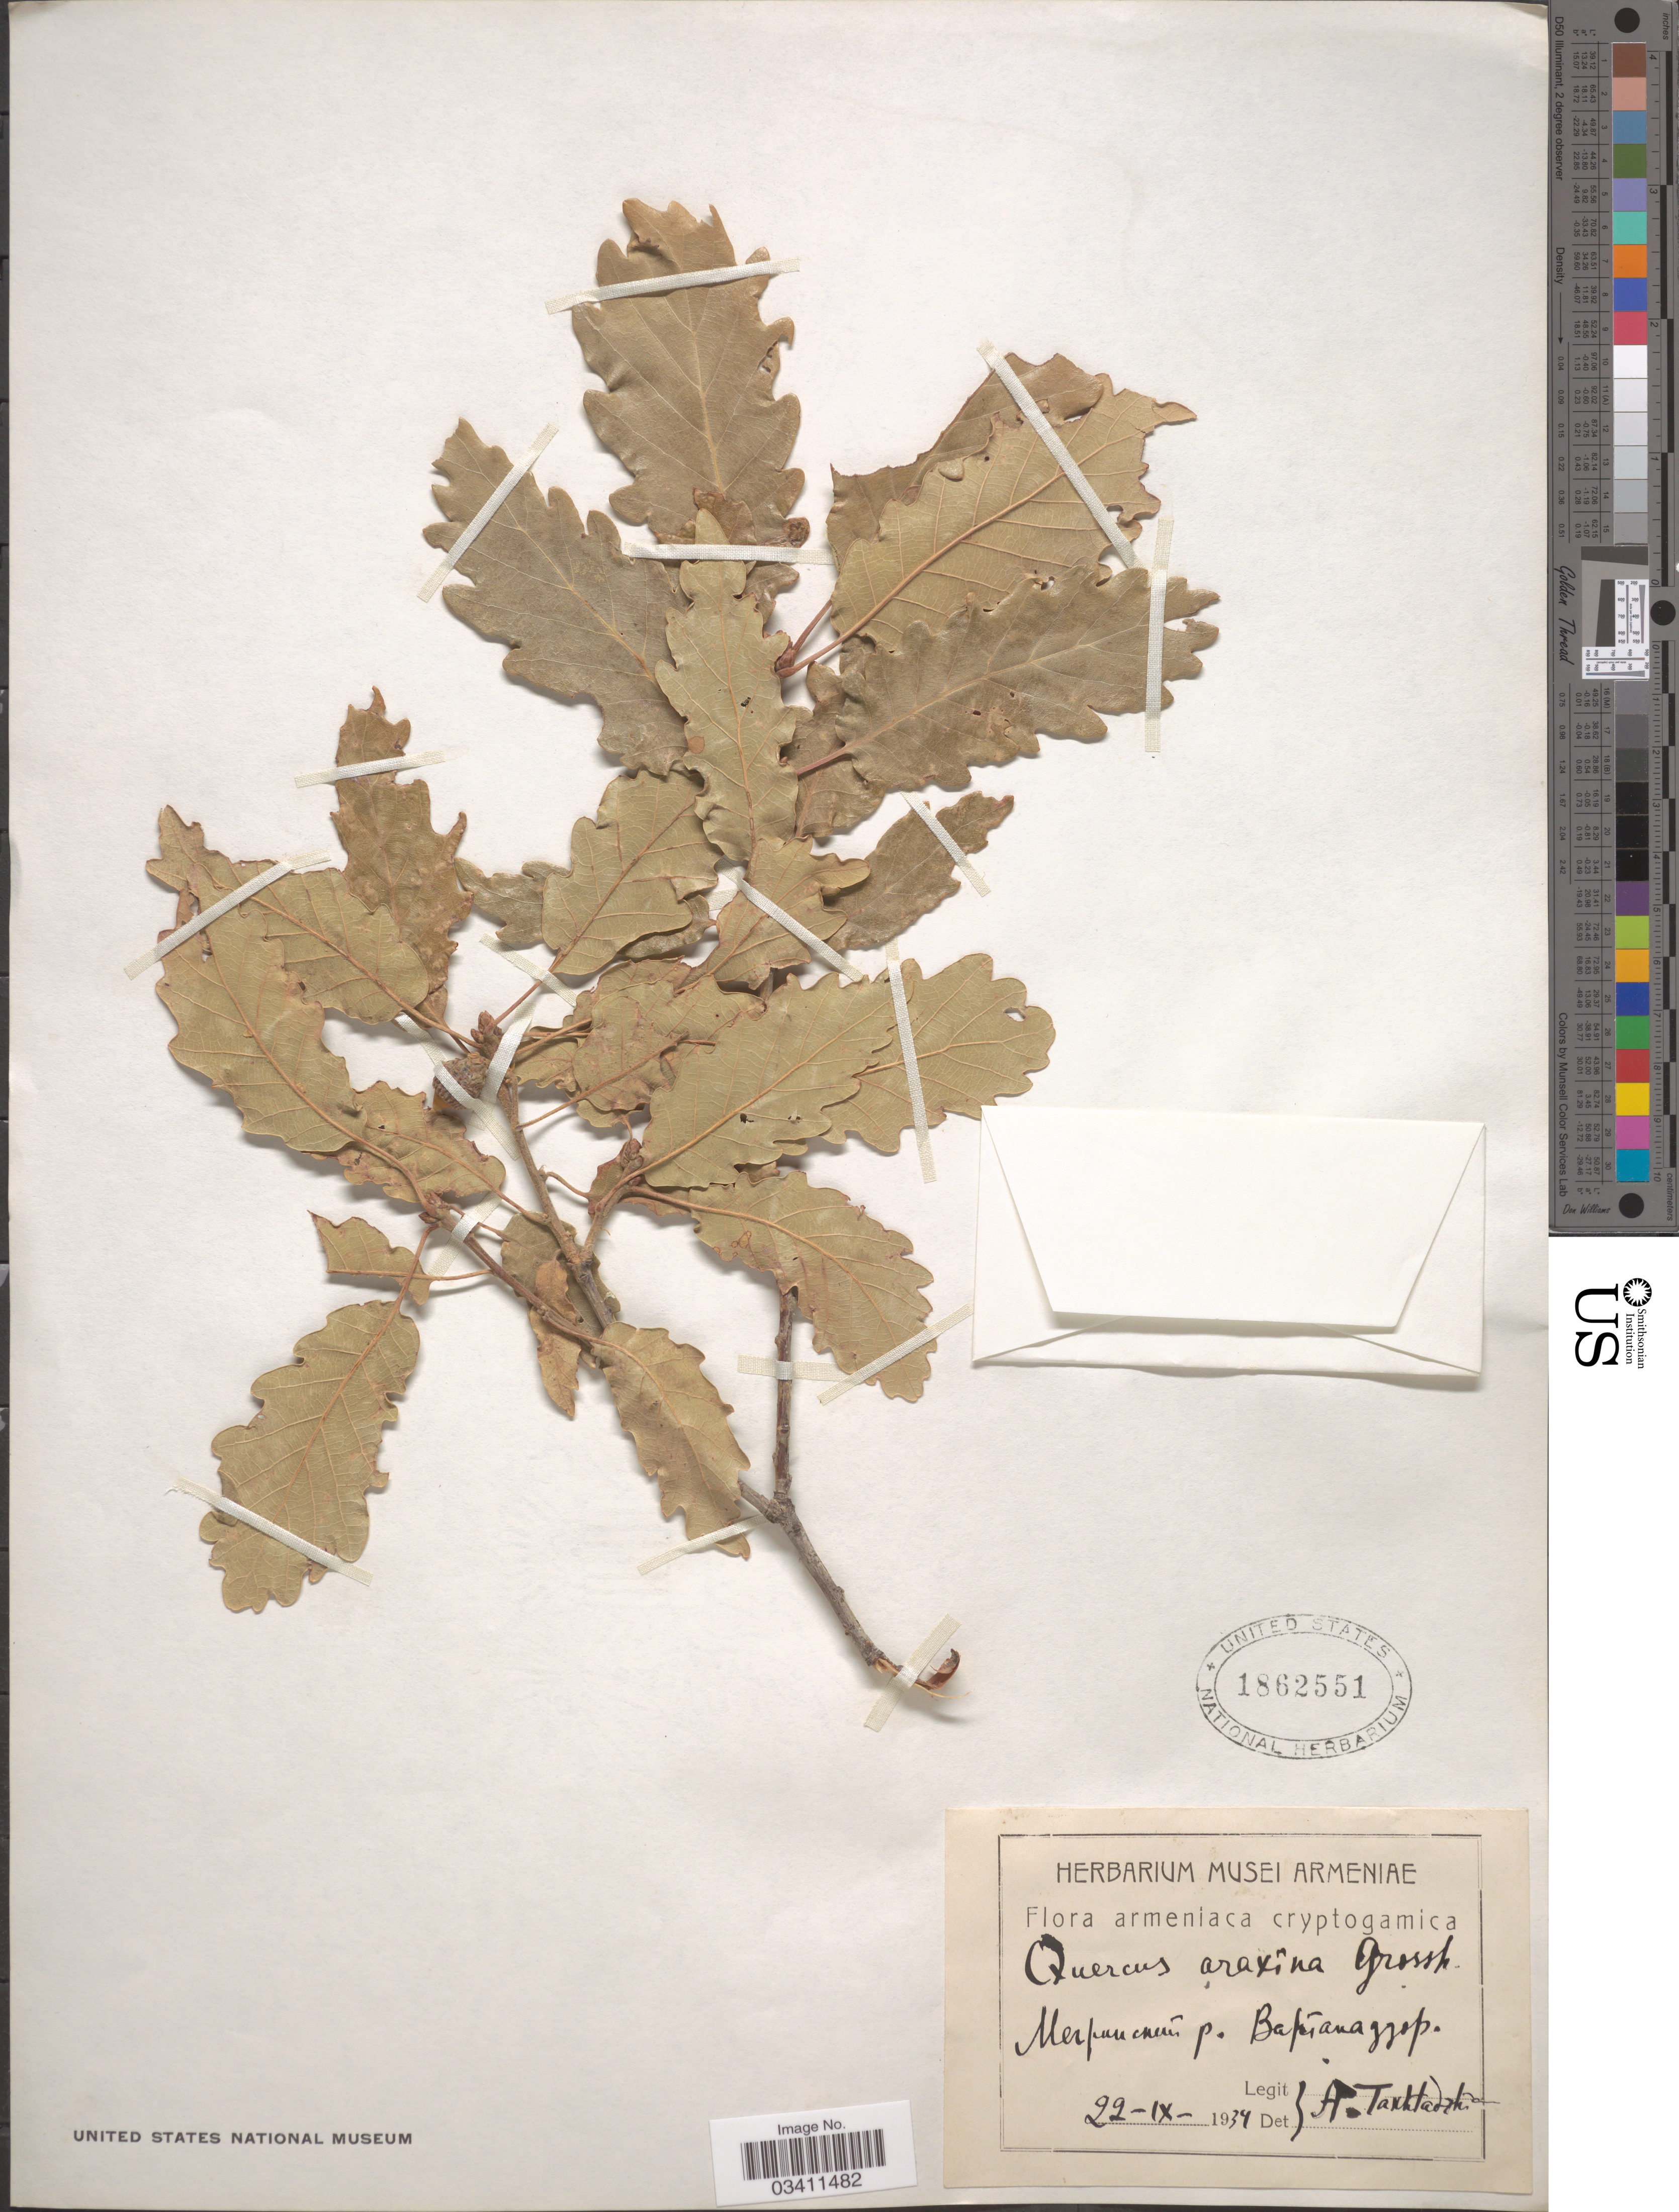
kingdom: Plantae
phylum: Tracheophyta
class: Magnoliopsida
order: Fagales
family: Fagaceae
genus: Quercus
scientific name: Quercus araxina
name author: (Trautv.) Grossh.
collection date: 1934-09-22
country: Armenia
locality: Armeniaca. Merpunmúm p. Bapíanagrop. [interpreted]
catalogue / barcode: US 1862551